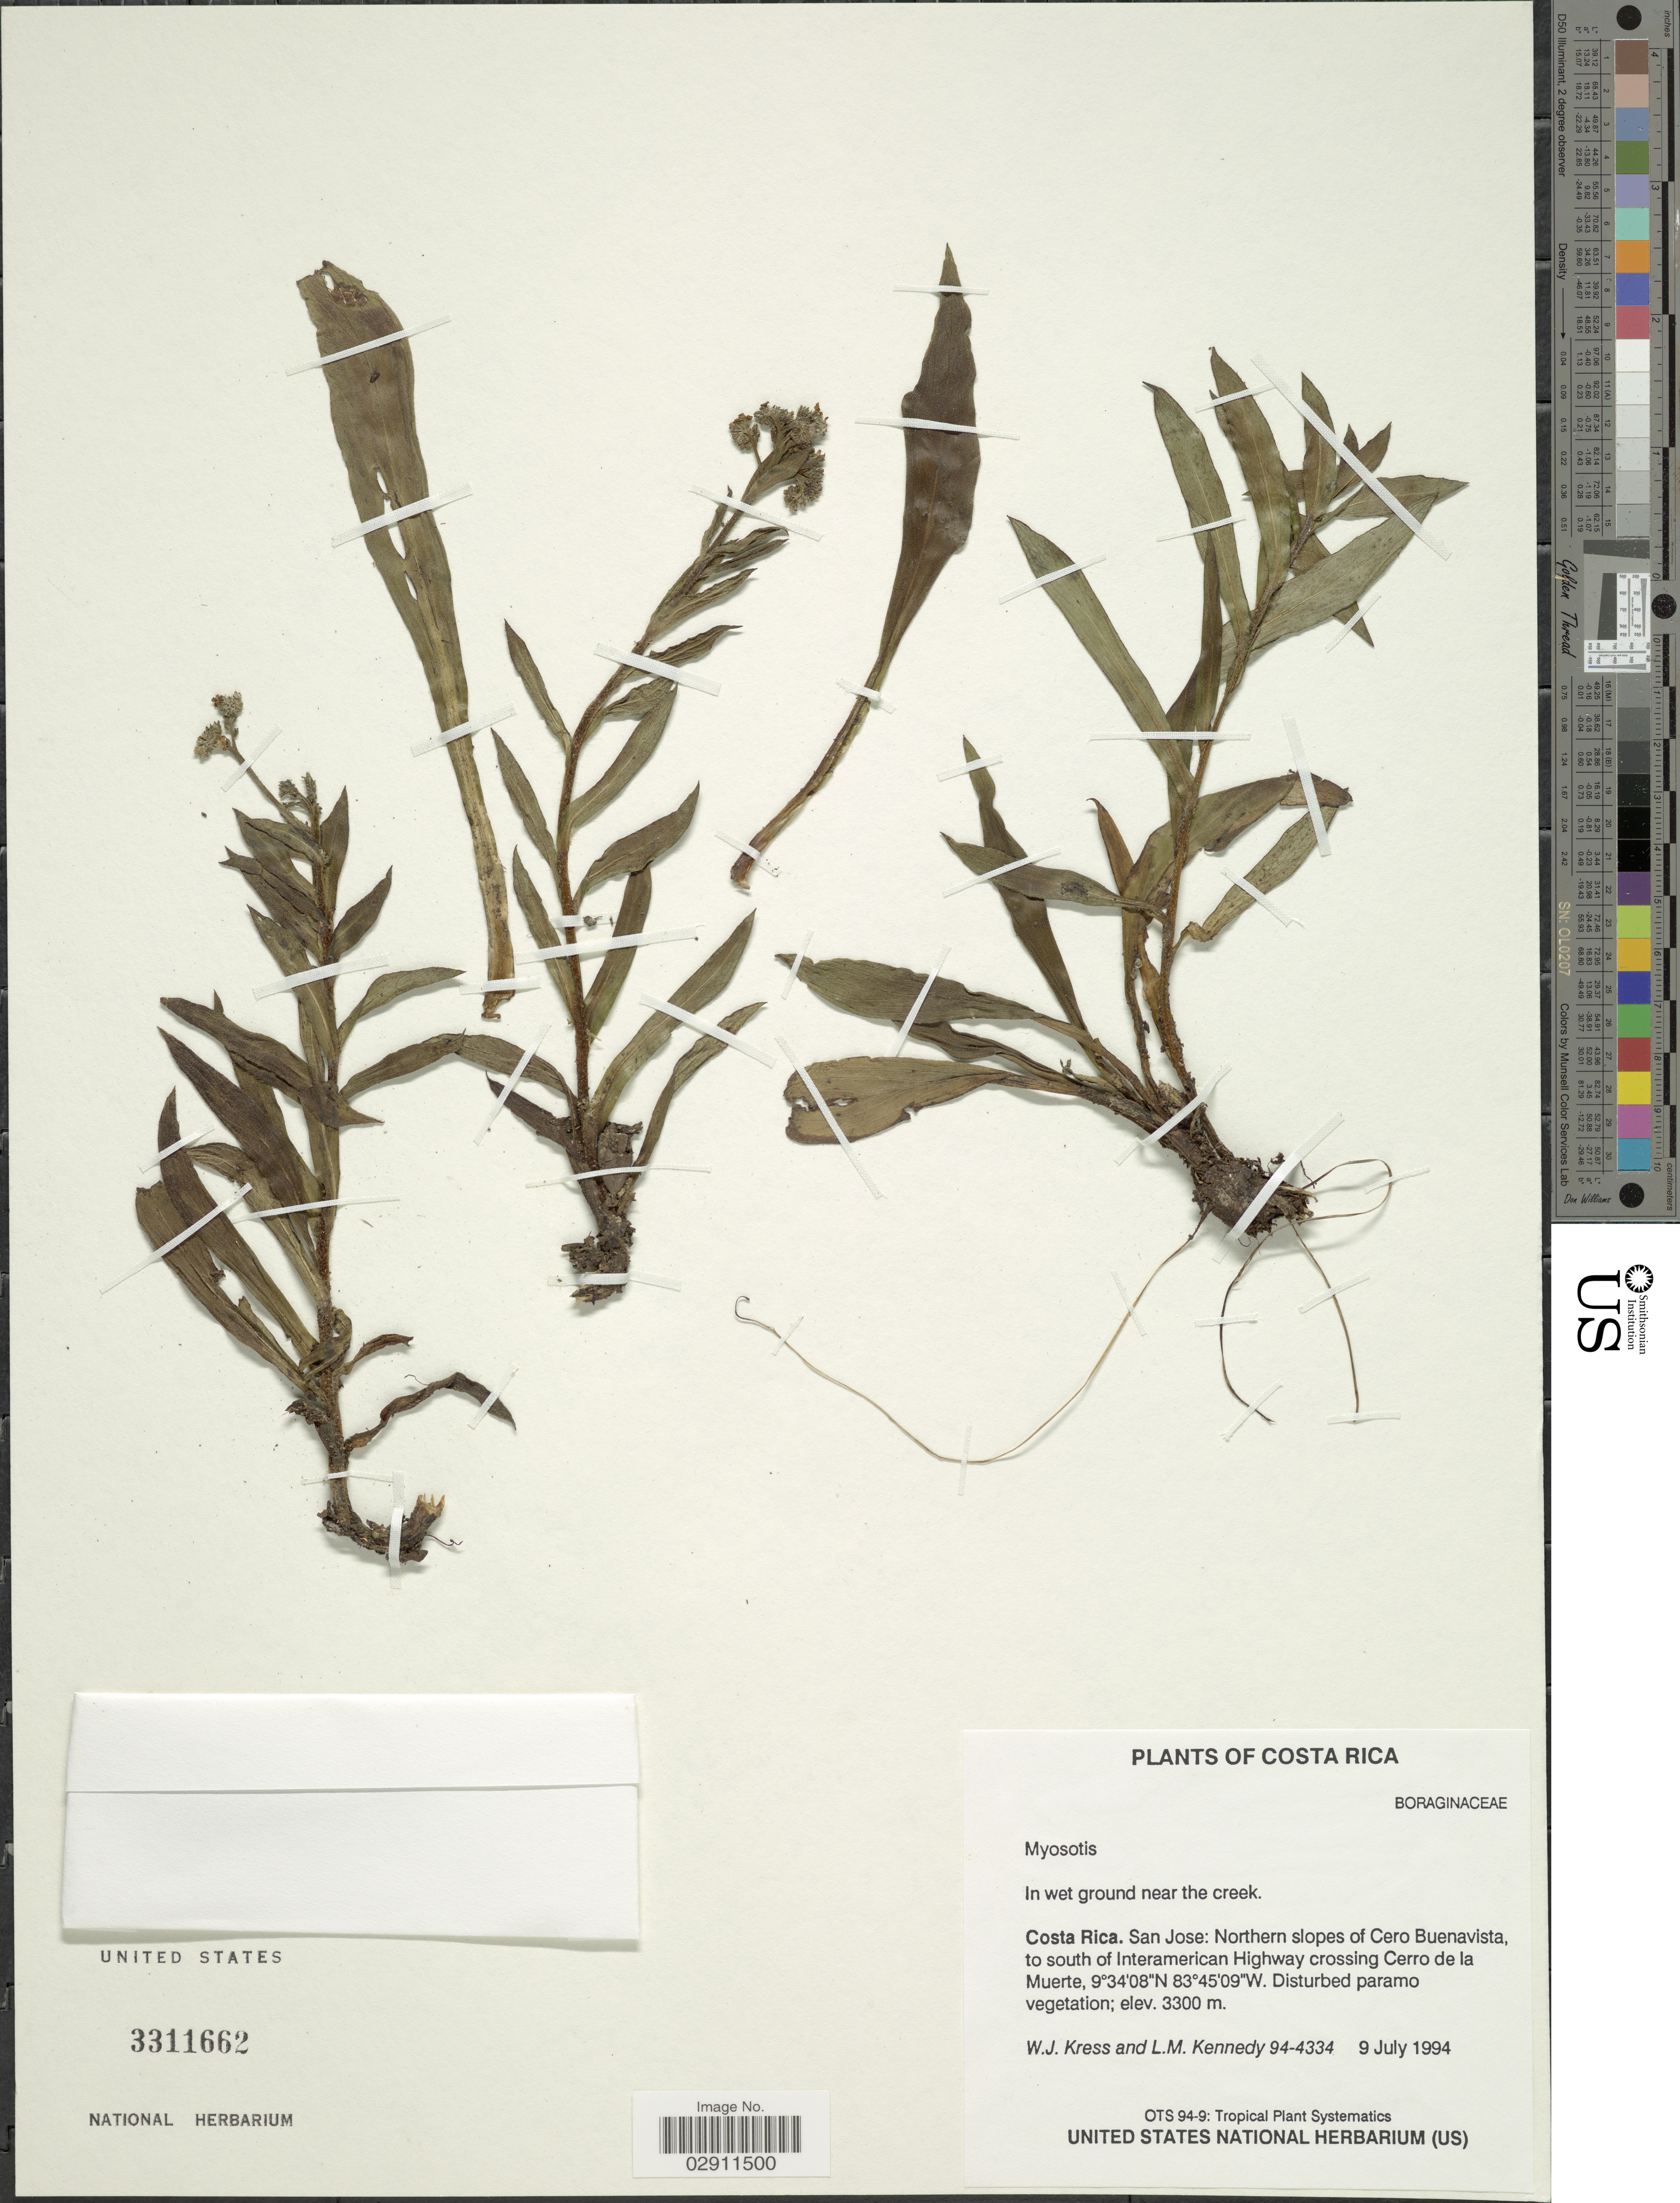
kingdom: Plantae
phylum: Tracheophyta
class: Magnoliopsida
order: Boraginales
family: Boraginaceae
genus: Myosotis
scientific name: Myosotis sp.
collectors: W. J. Kress & L. M. Kennedy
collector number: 94-4334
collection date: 1994-07-09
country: Costa Rica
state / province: San José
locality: Northern Slopes of Cero Buenavista, to south of Interamerican Highway crossing Cerro de la Muerte.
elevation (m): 3300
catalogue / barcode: US 3311662